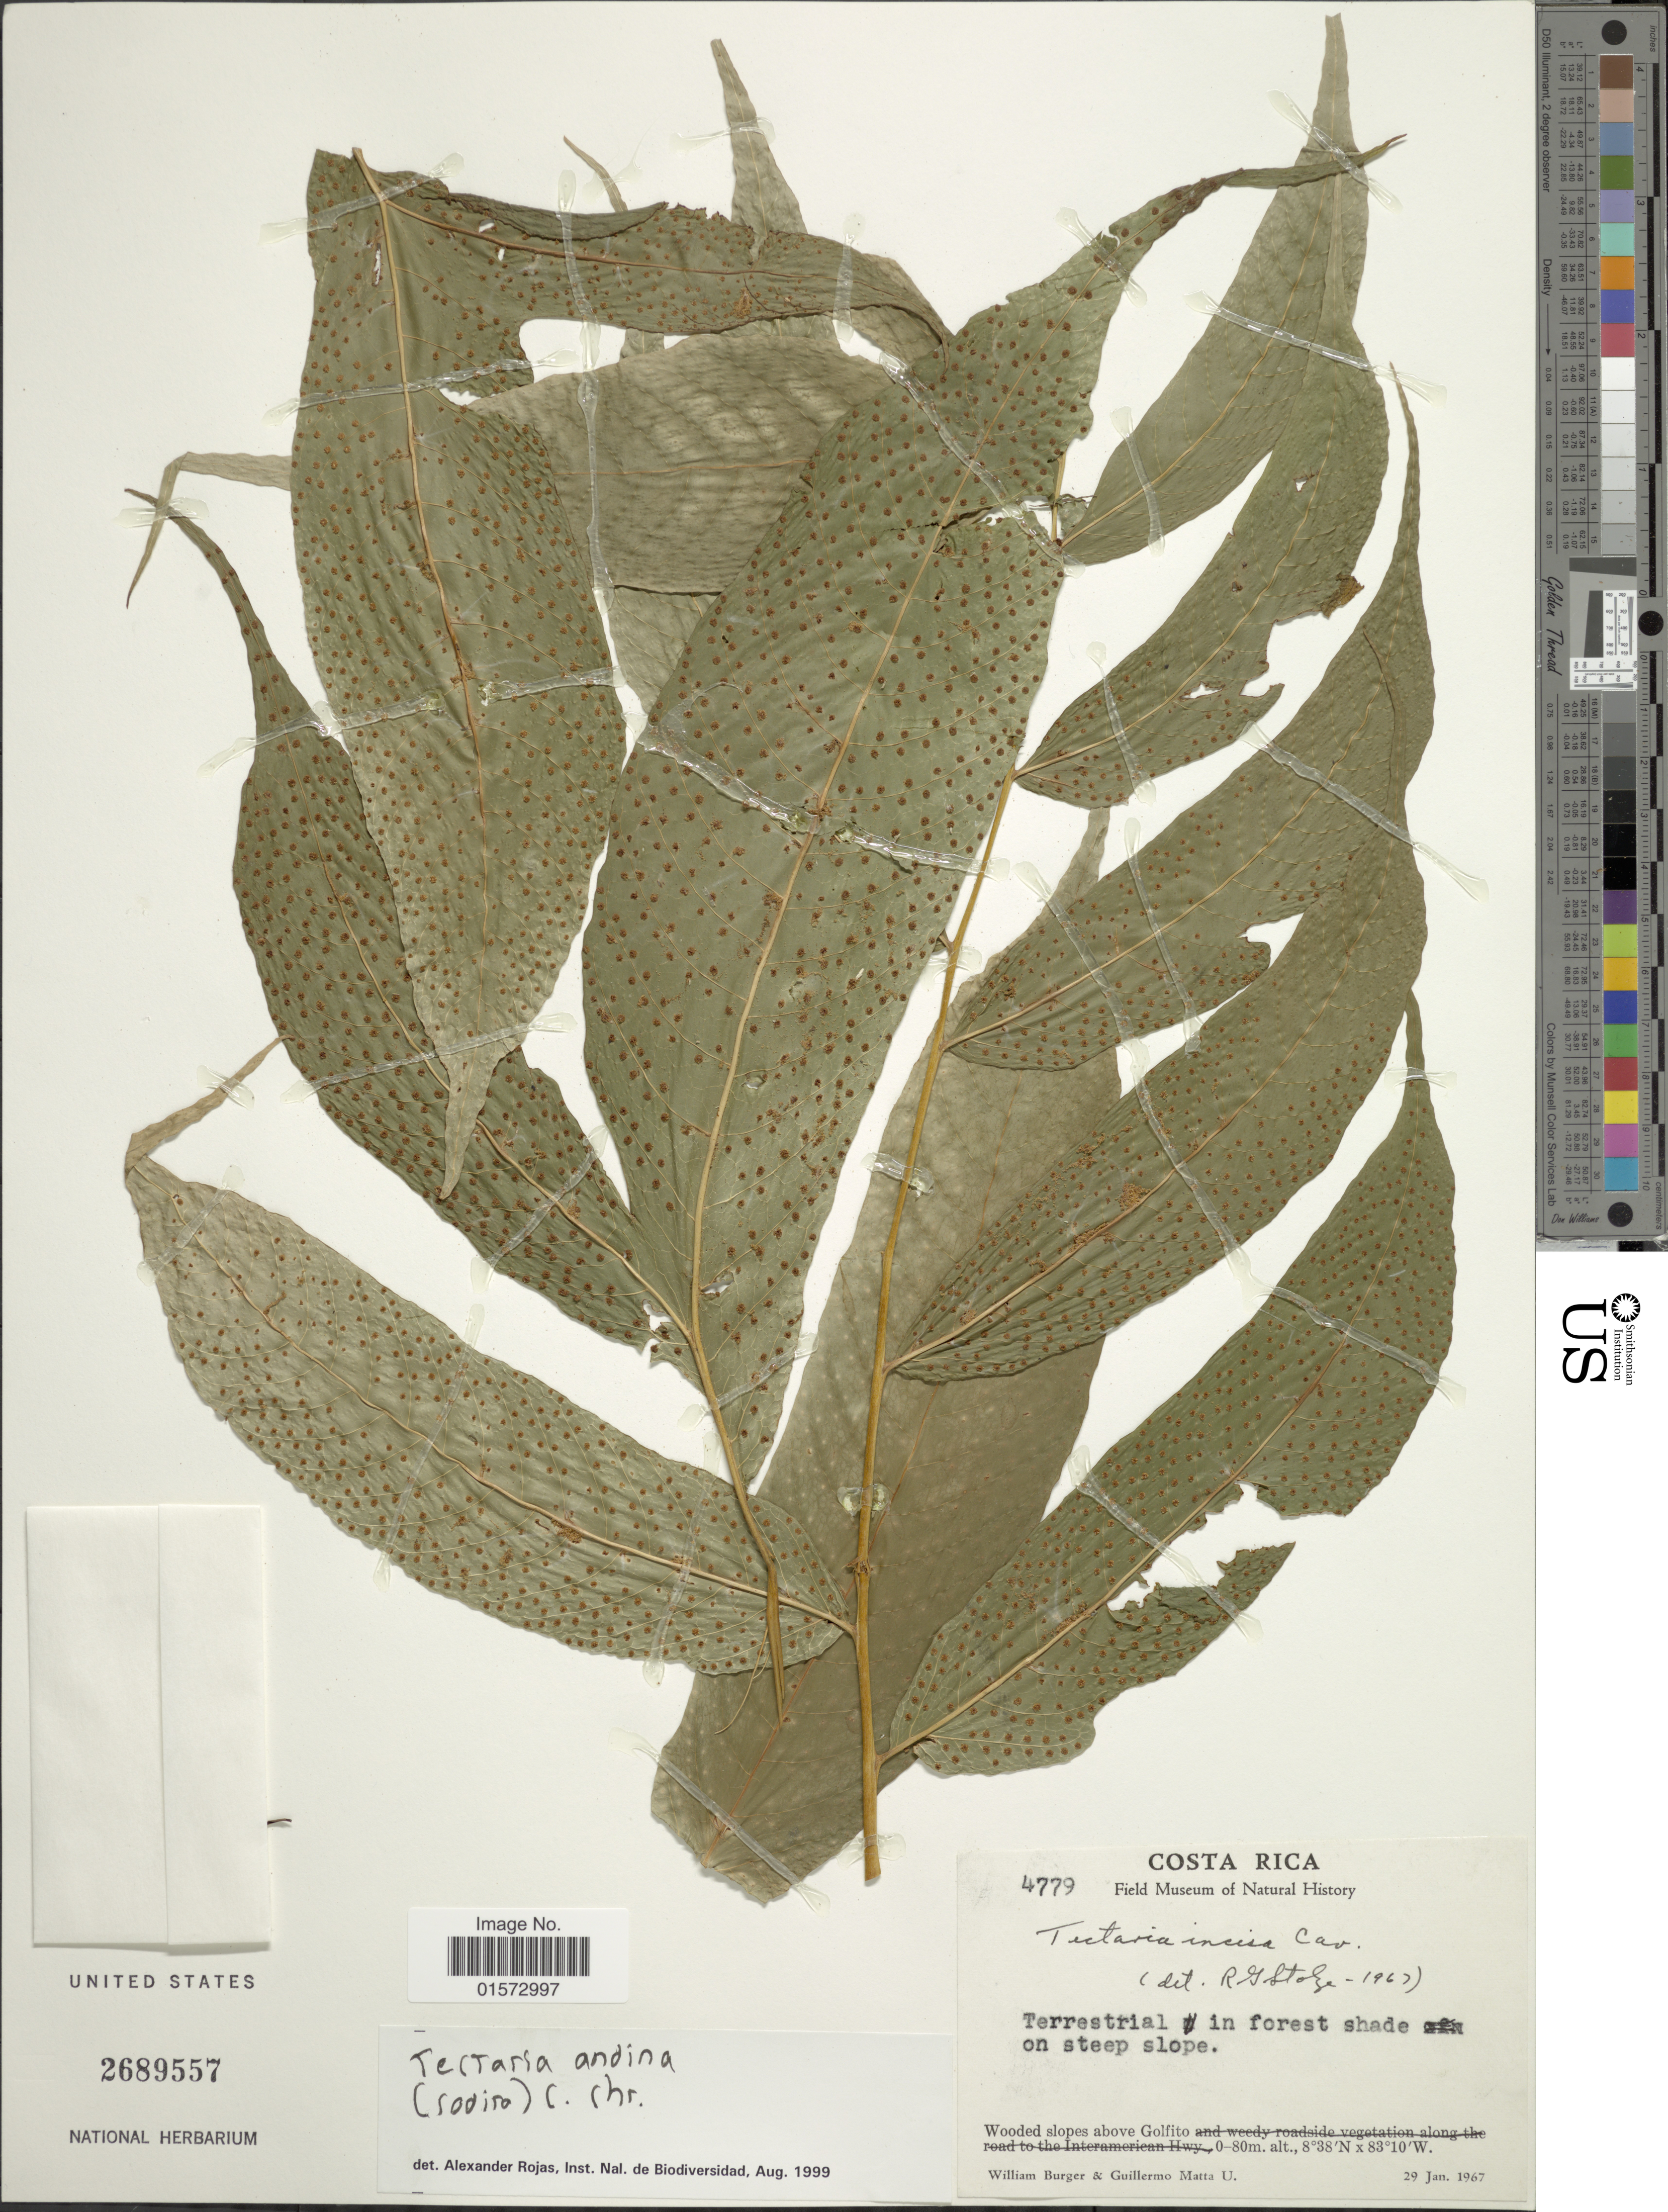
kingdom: Plantae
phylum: Tracheophyta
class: Polypodiopsida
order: Polypodiales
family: Tectariaceae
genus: Tectaria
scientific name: Tectaria andina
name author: (Baker) C. Chr.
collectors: W. Burger & G. Matta U.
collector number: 4779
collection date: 1967-01-29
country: Costa Rica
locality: Wooded slopes above Golfito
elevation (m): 0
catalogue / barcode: US 2689557